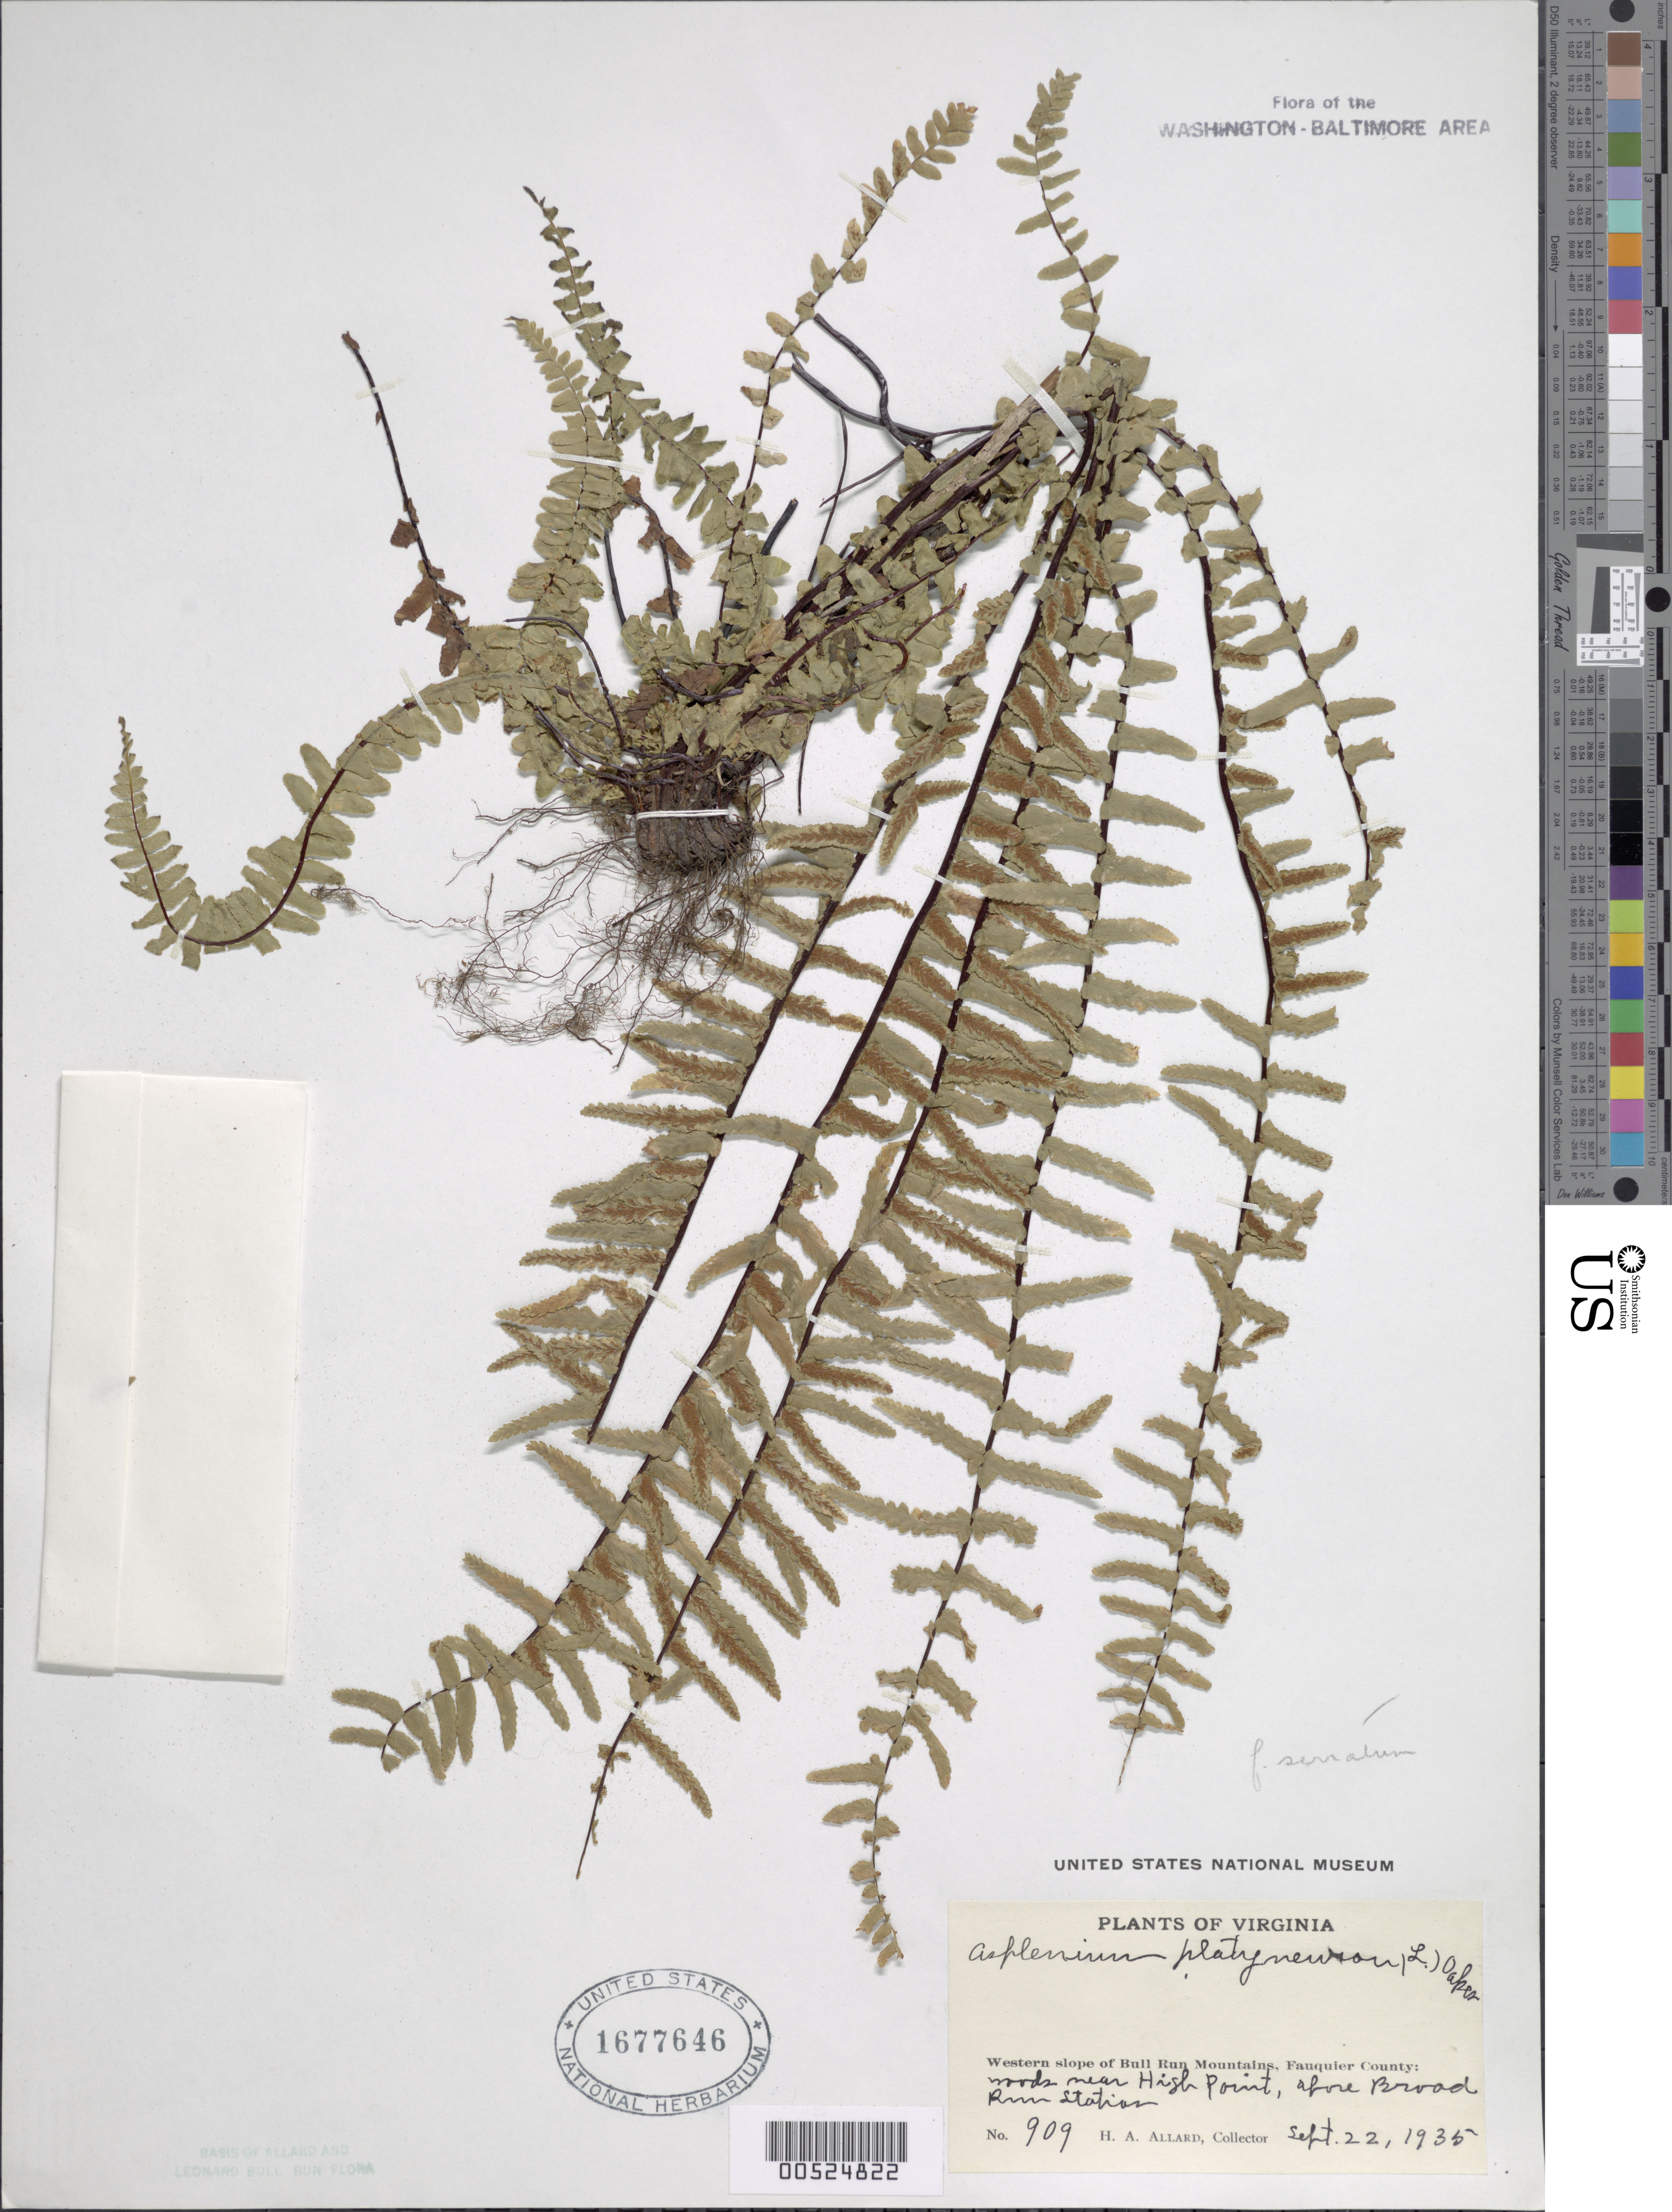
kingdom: Plantae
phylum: Tracheophyta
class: Polypodiopsida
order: Polypodiales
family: Aspleniaceae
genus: Asplenium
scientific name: Asplenium platyneuron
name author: (L.) Britton, Stearns & Poggenb.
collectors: H. A. Allard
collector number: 909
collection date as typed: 22 Sep 1935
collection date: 1935-09-22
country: United States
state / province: Virginia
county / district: Fauquier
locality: High Point, near, above Broad Run Station, W slope of Bull Run Mts. Bull Run Mts.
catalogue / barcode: US 1677646